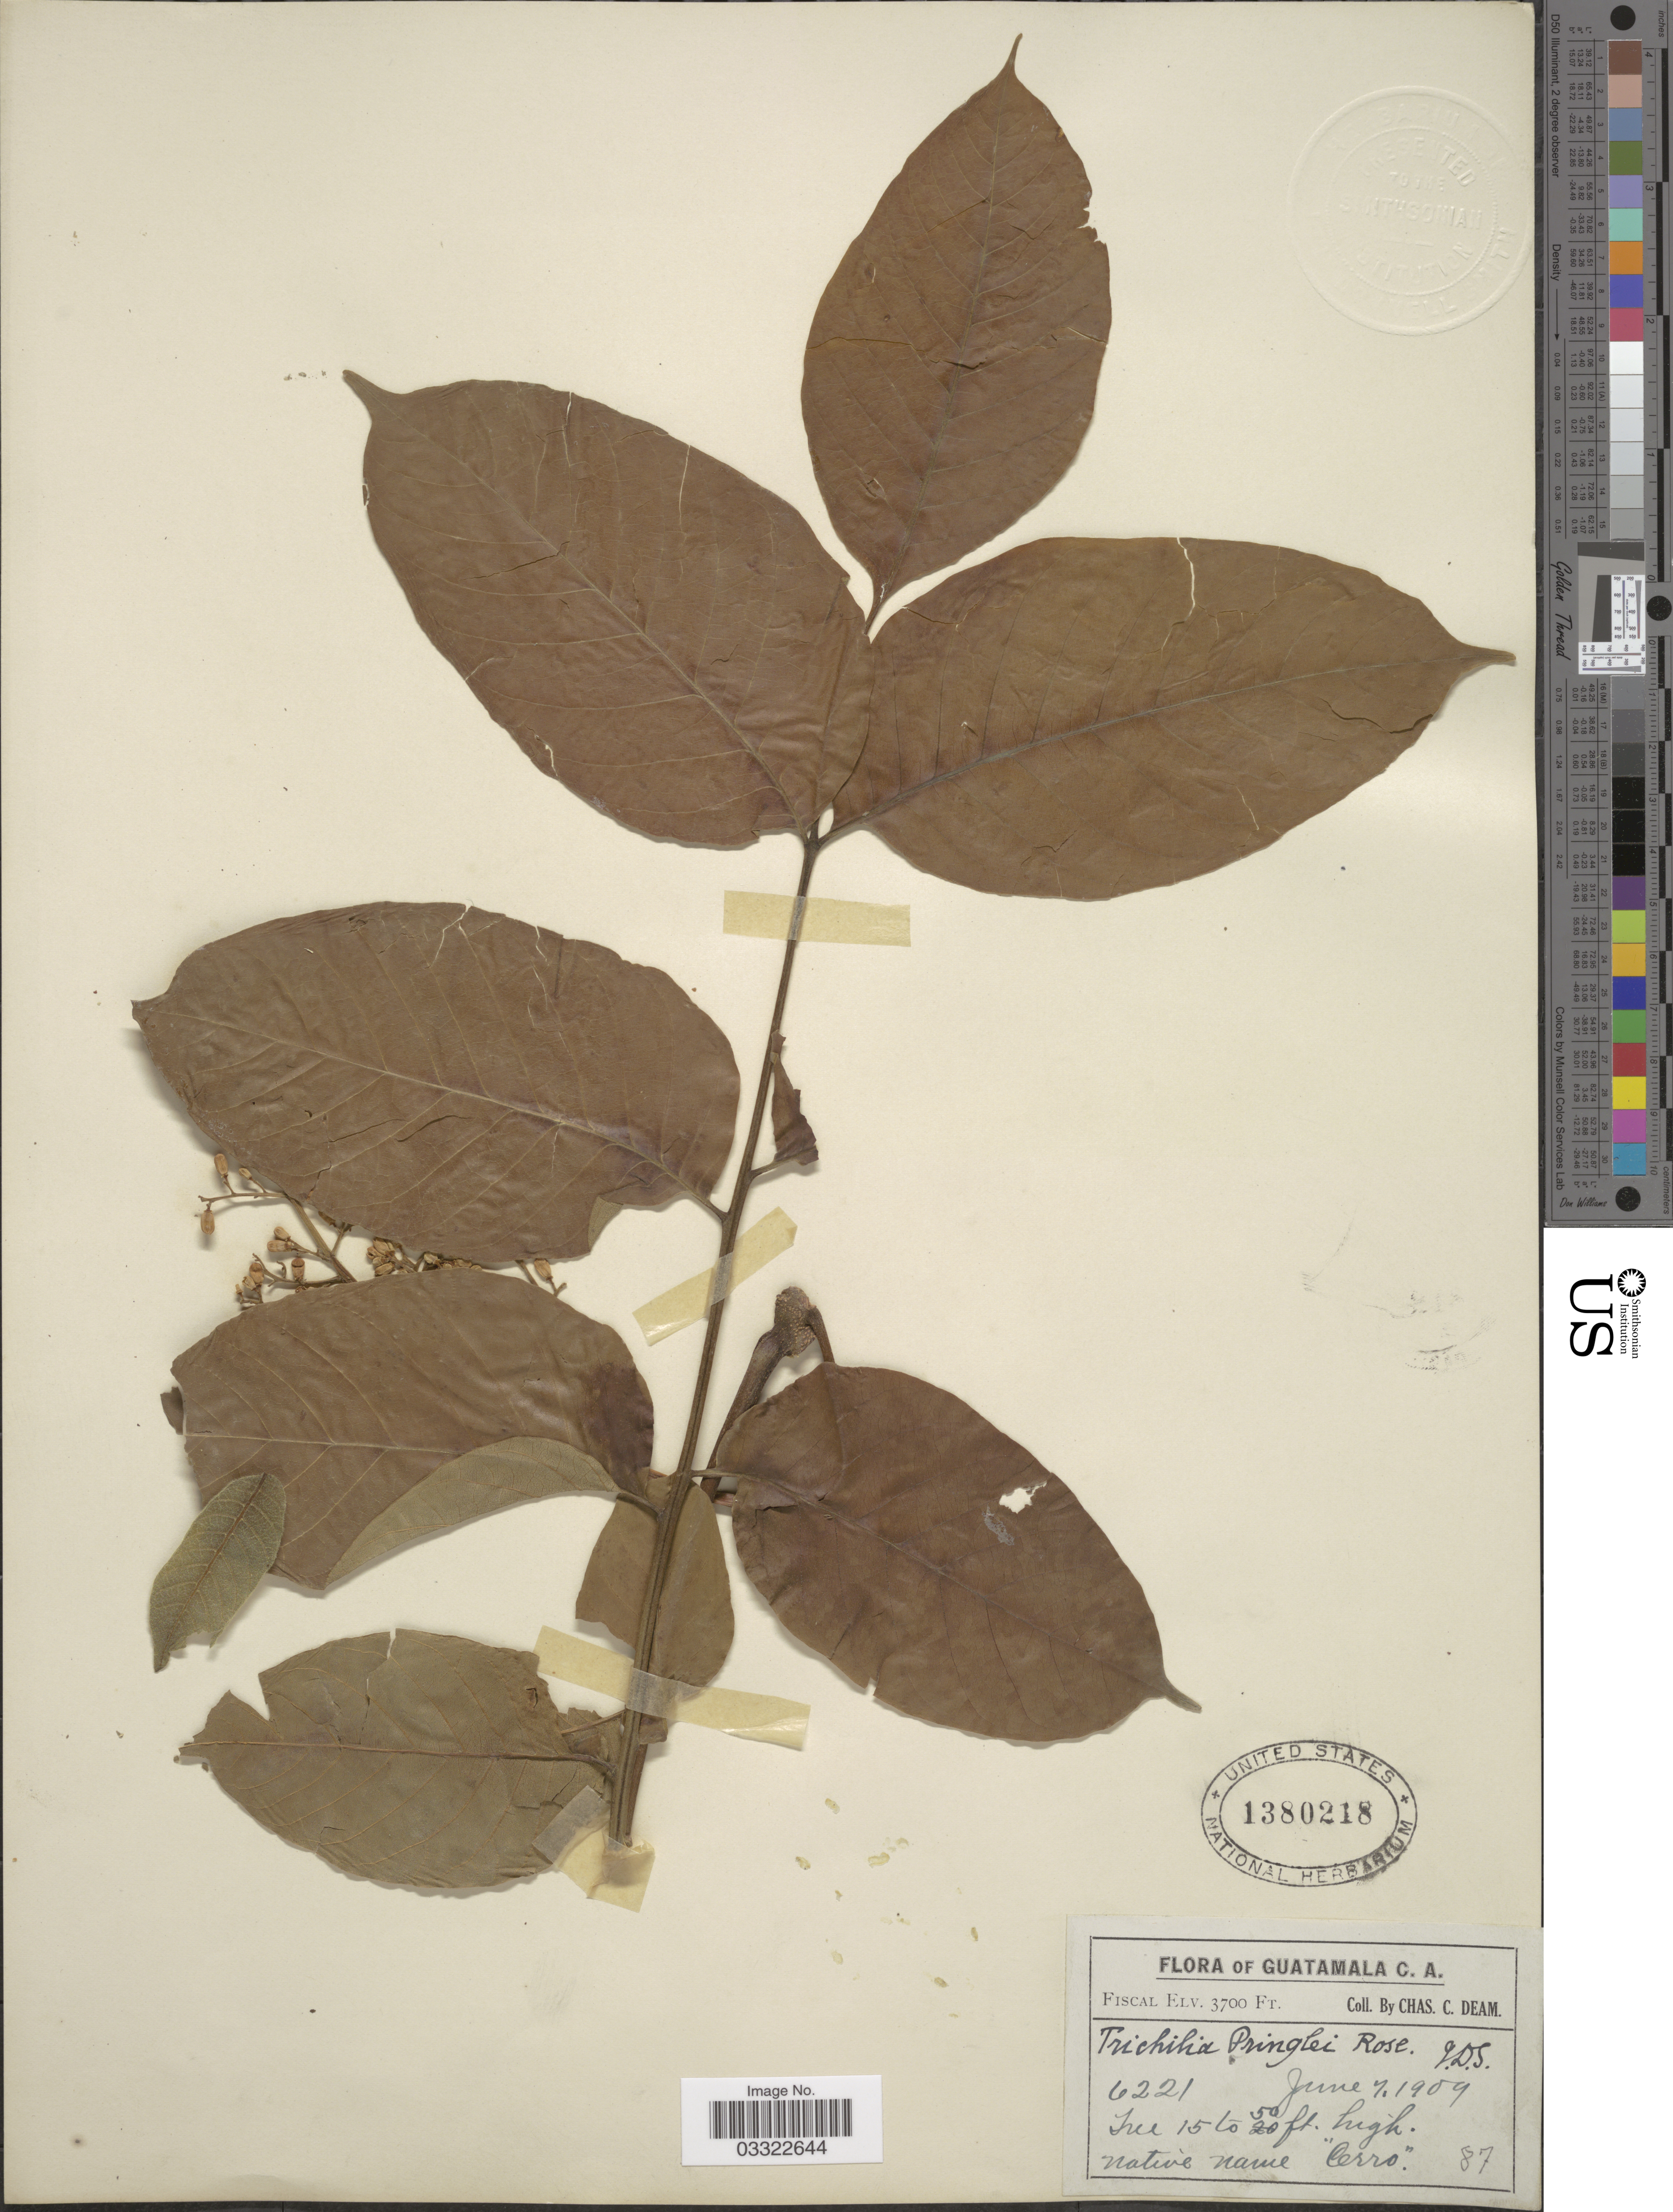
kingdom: Plantae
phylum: Tracheophyta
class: Magnoliopsida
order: Sapindales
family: Meliaceae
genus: Trichilia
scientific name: Trichilia pringlei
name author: Rose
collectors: C. C. Deam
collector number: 6221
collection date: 1909-06-07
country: Guatemala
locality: Fiscal.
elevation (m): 1128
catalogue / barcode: US 1380218